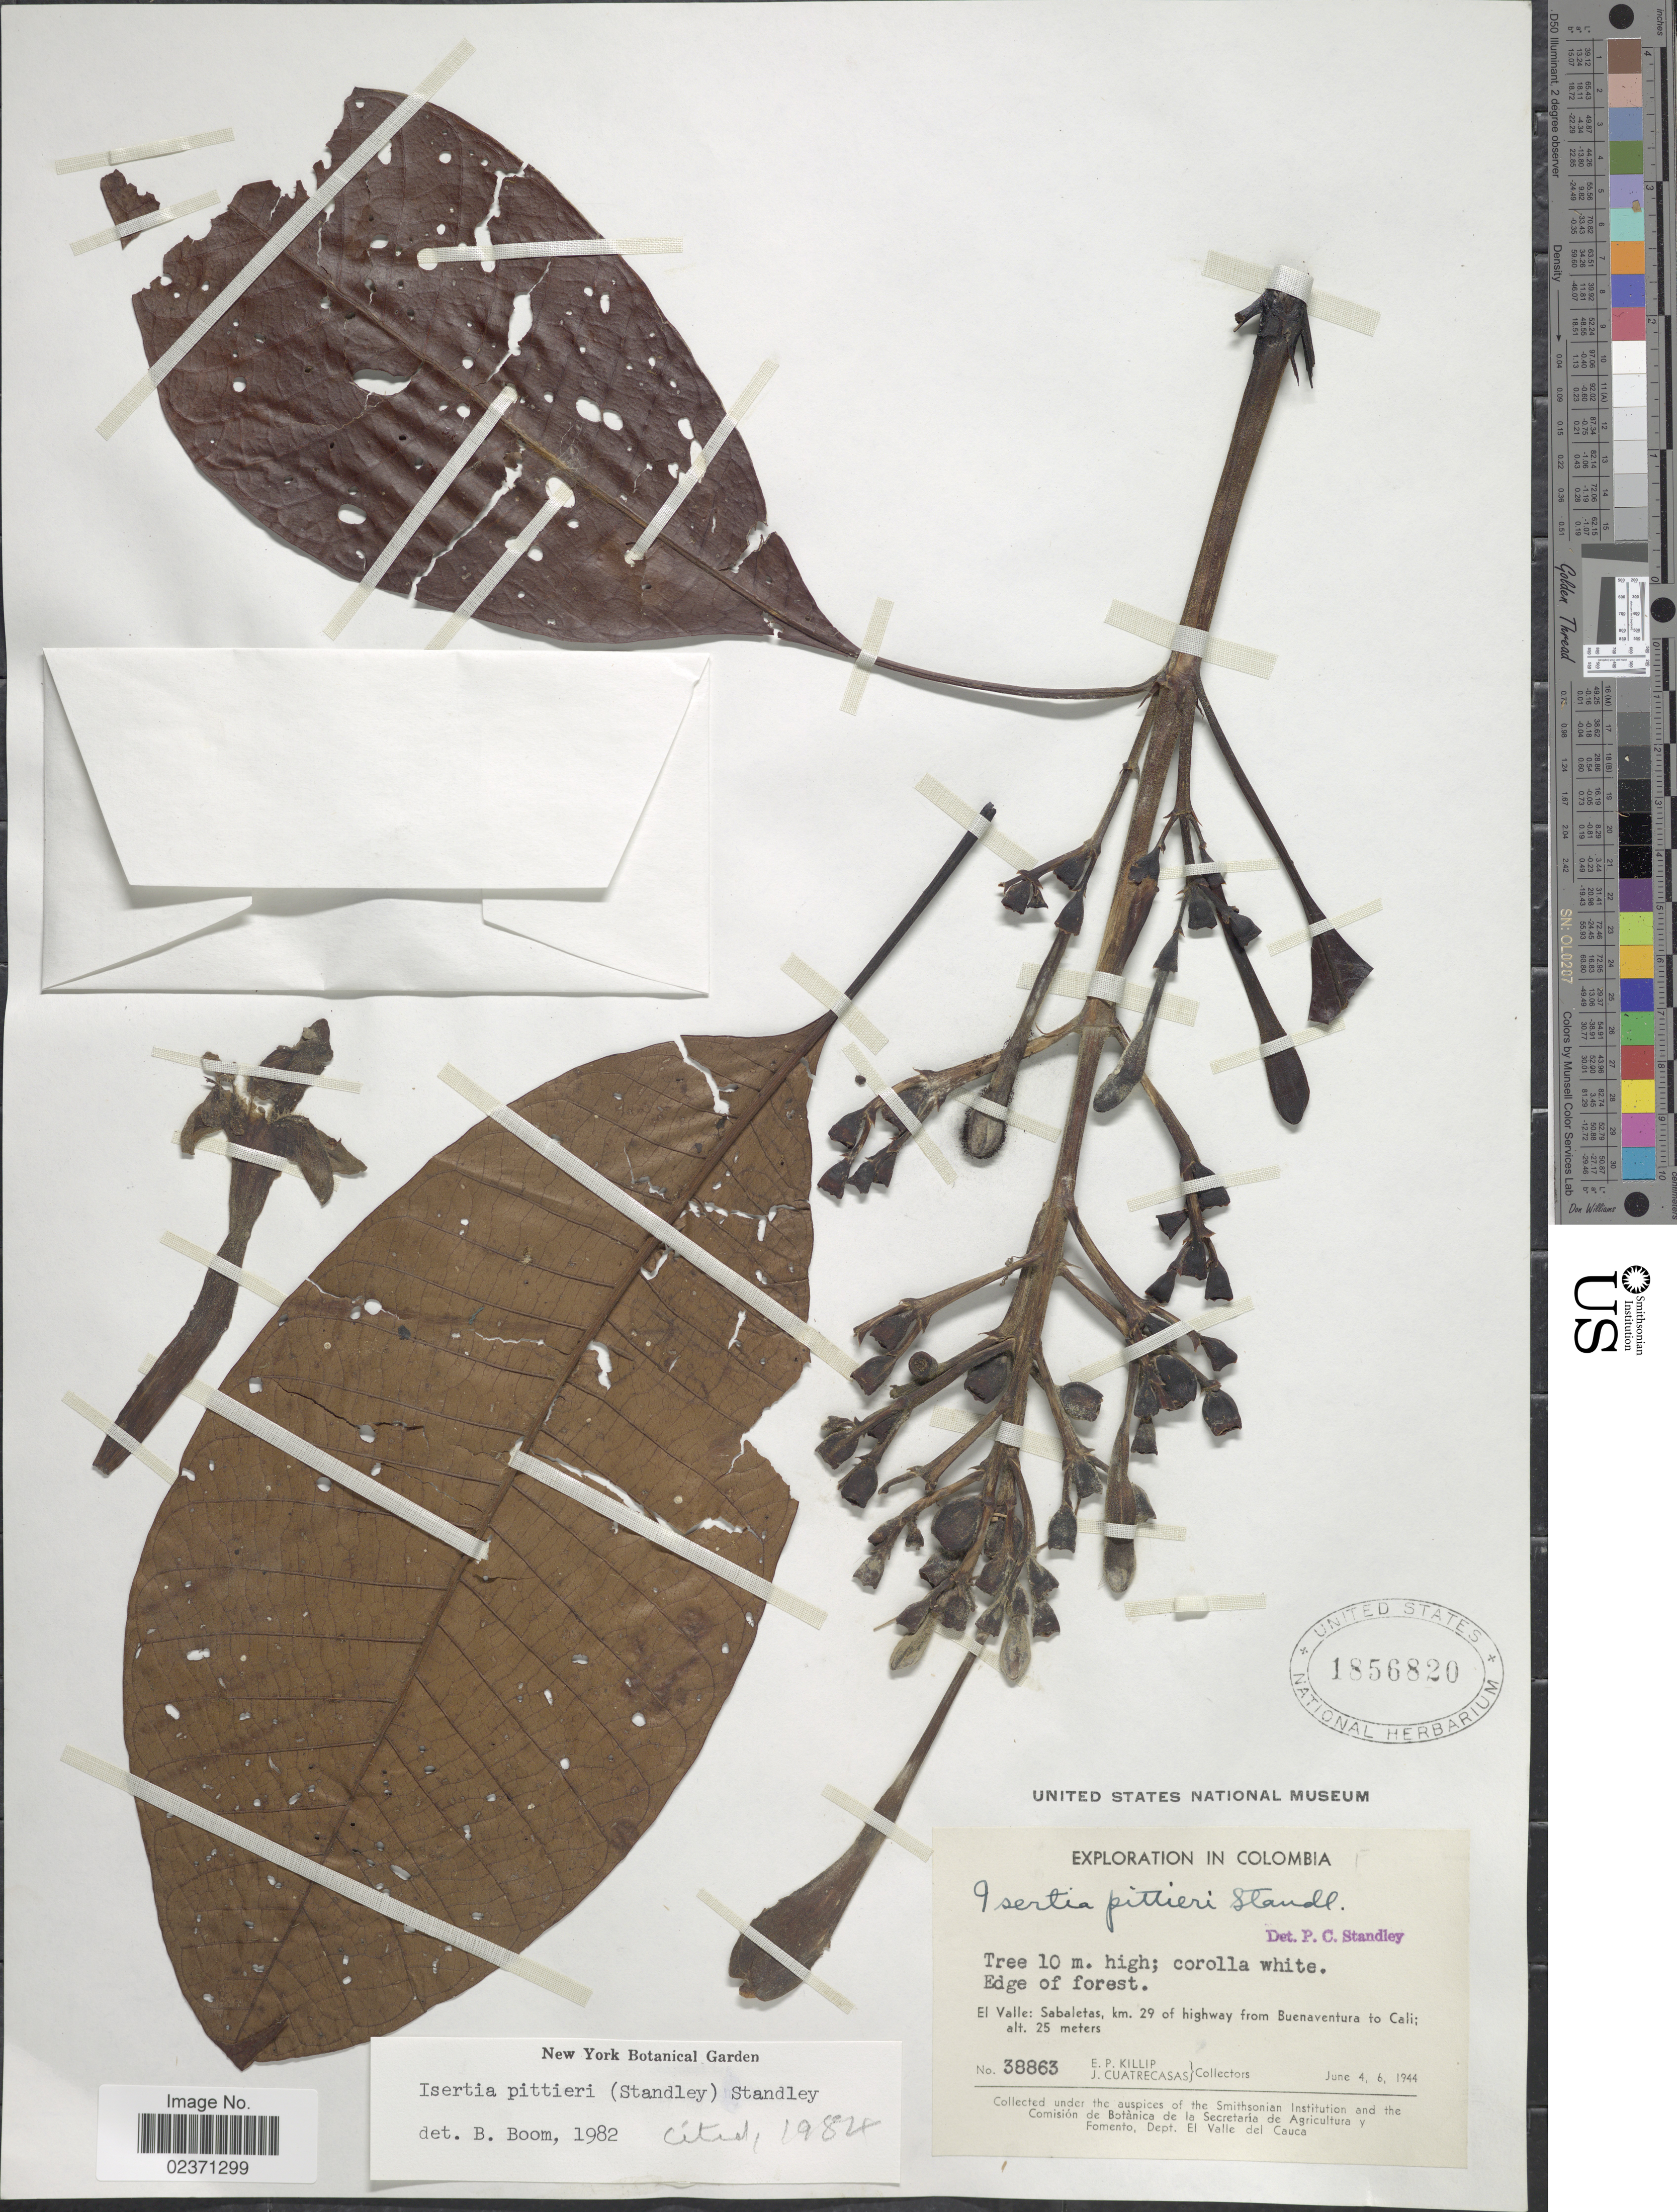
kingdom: Plantae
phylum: Tracheophyta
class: Magnoliopsida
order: Gentianales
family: Rubiaceae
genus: Isertia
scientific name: Isertia pittieri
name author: (Standl.) Standl.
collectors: E. P. Killip & J. Cuatrecasas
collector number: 33863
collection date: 1944-06-04/1944-06-06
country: Colombia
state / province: Valle del Cauca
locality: El Valle: Sabaletas, km. 29 of highway from Buenaventura to Cali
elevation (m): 25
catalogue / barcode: US 1856820